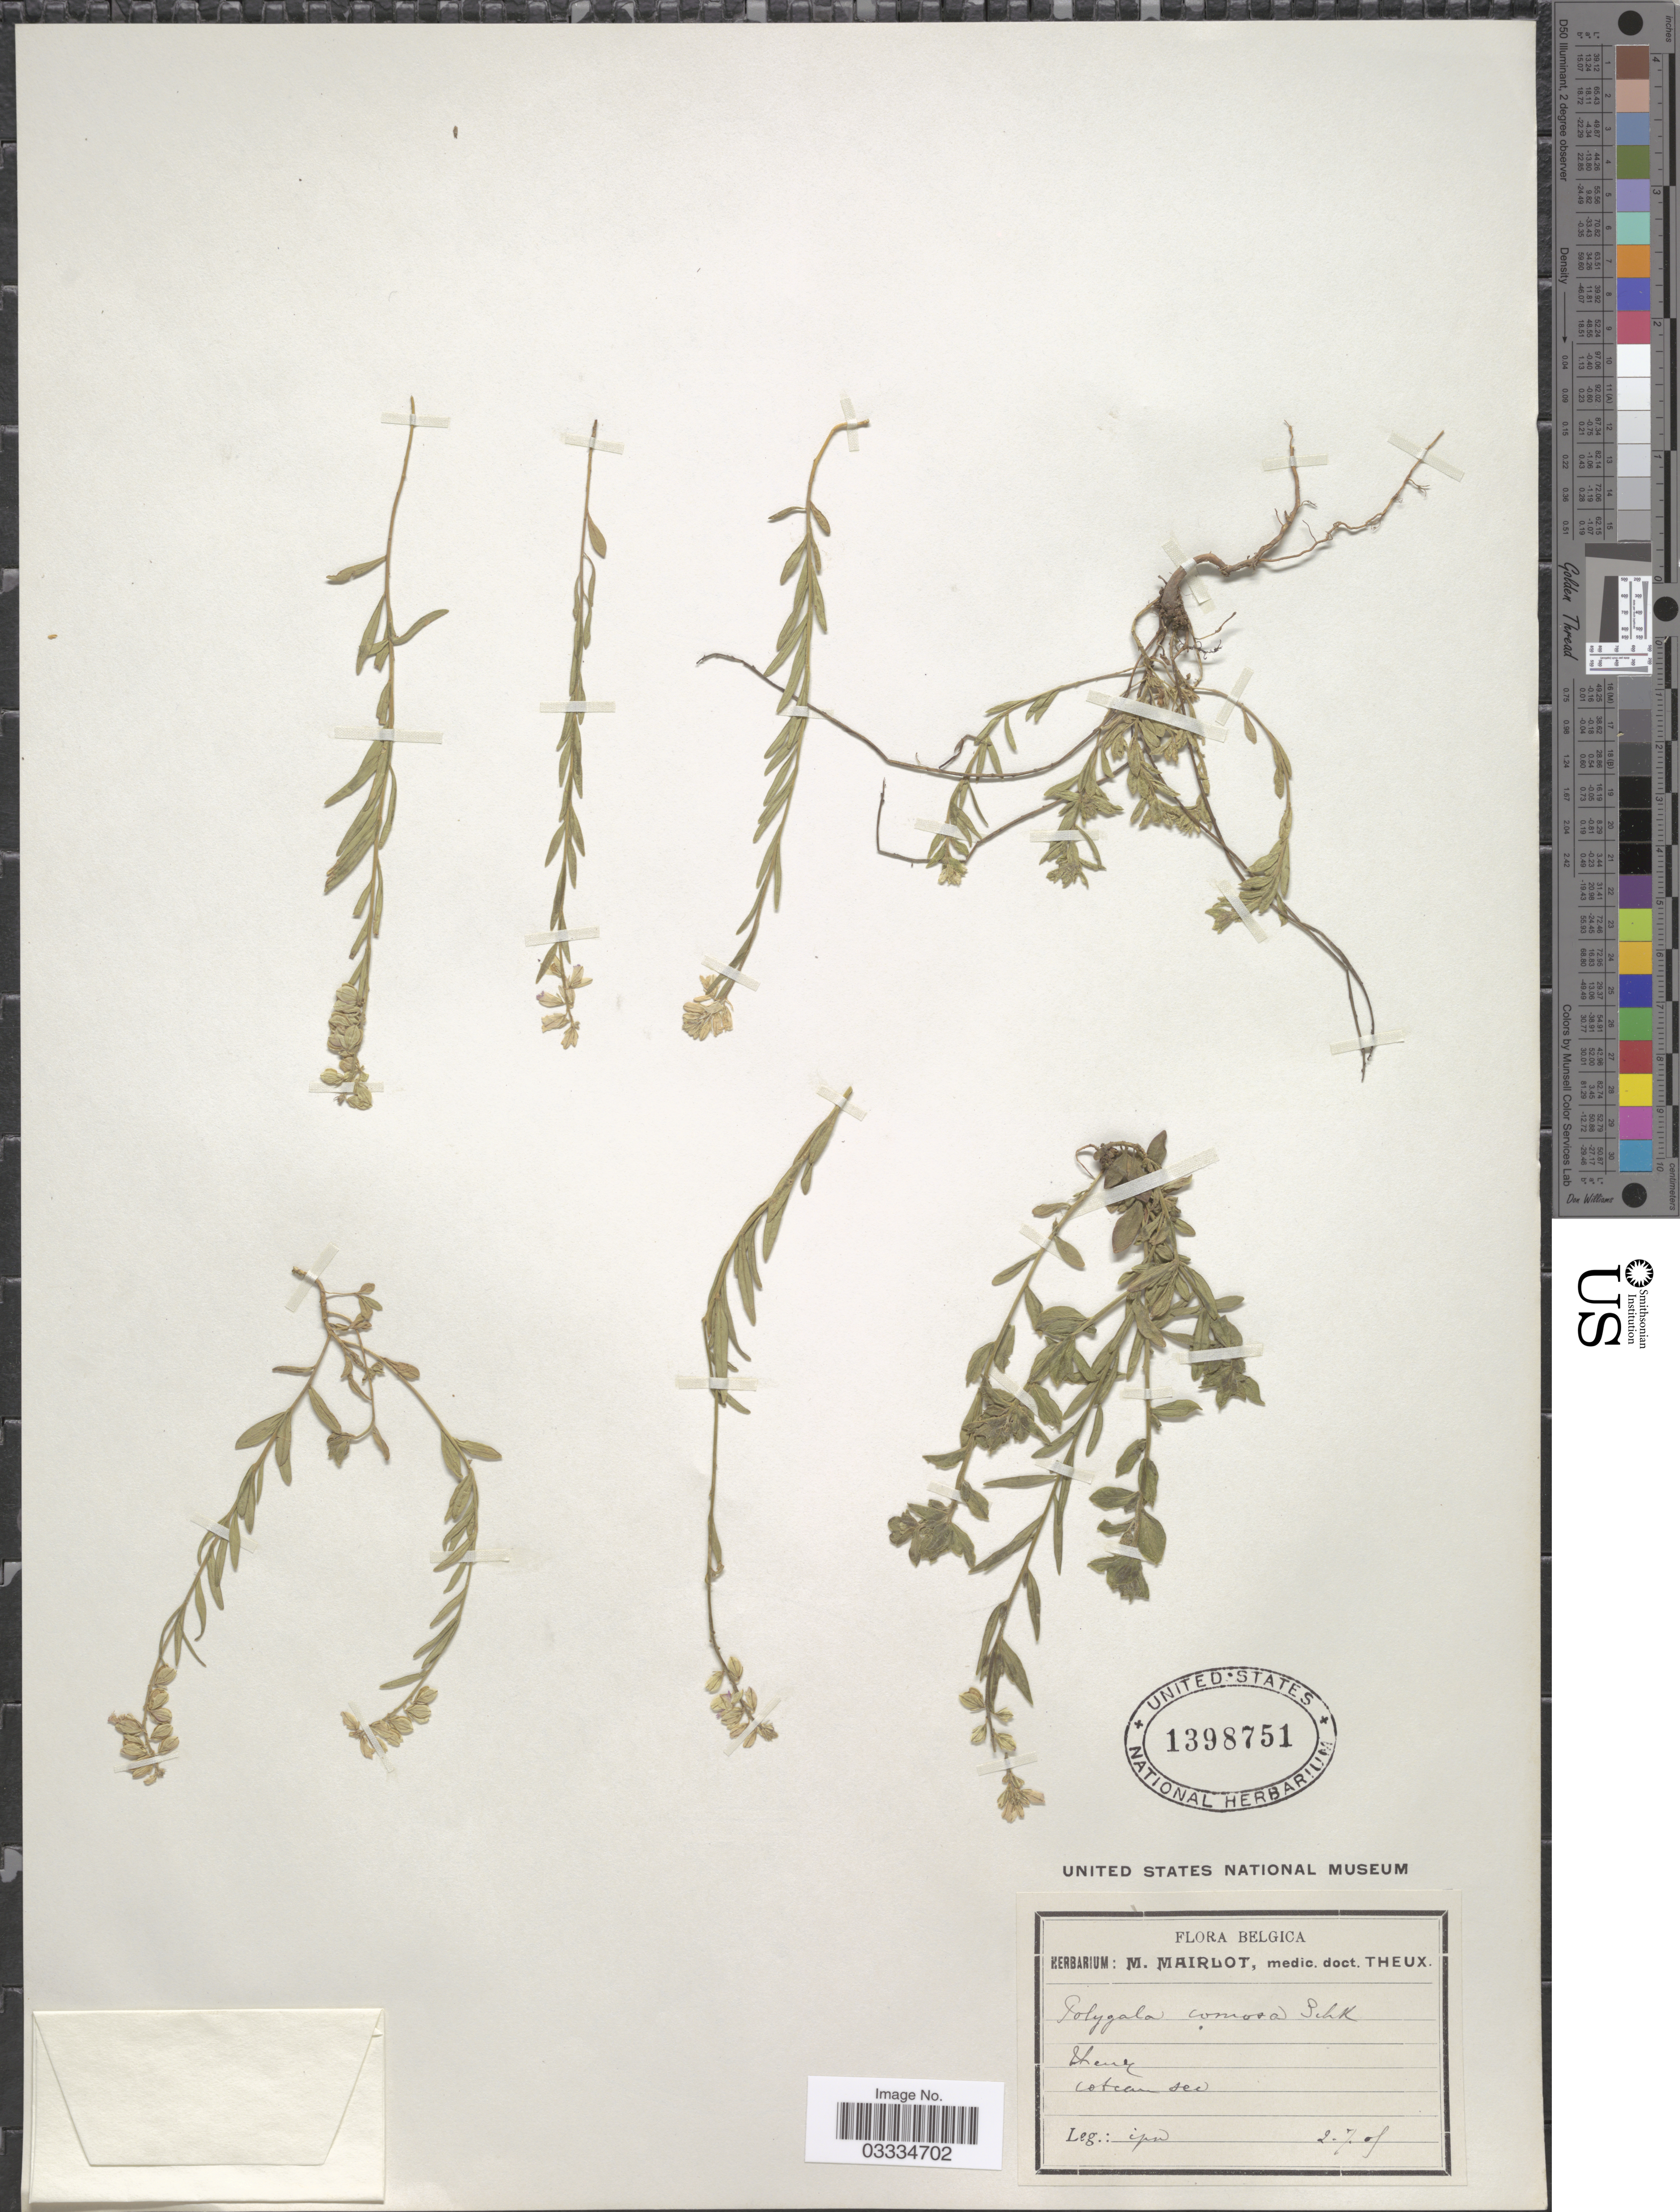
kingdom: Plantae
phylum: Tracheophyta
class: Magnoliopsida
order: Fabales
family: Polygalaceae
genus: Polygala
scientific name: Polygala comosa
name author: Schkuhr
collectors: M. Mairlot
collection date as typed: Transcribed d/m/y: 2/7/5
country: Belgium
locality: Theux.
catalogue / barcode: US 1398751